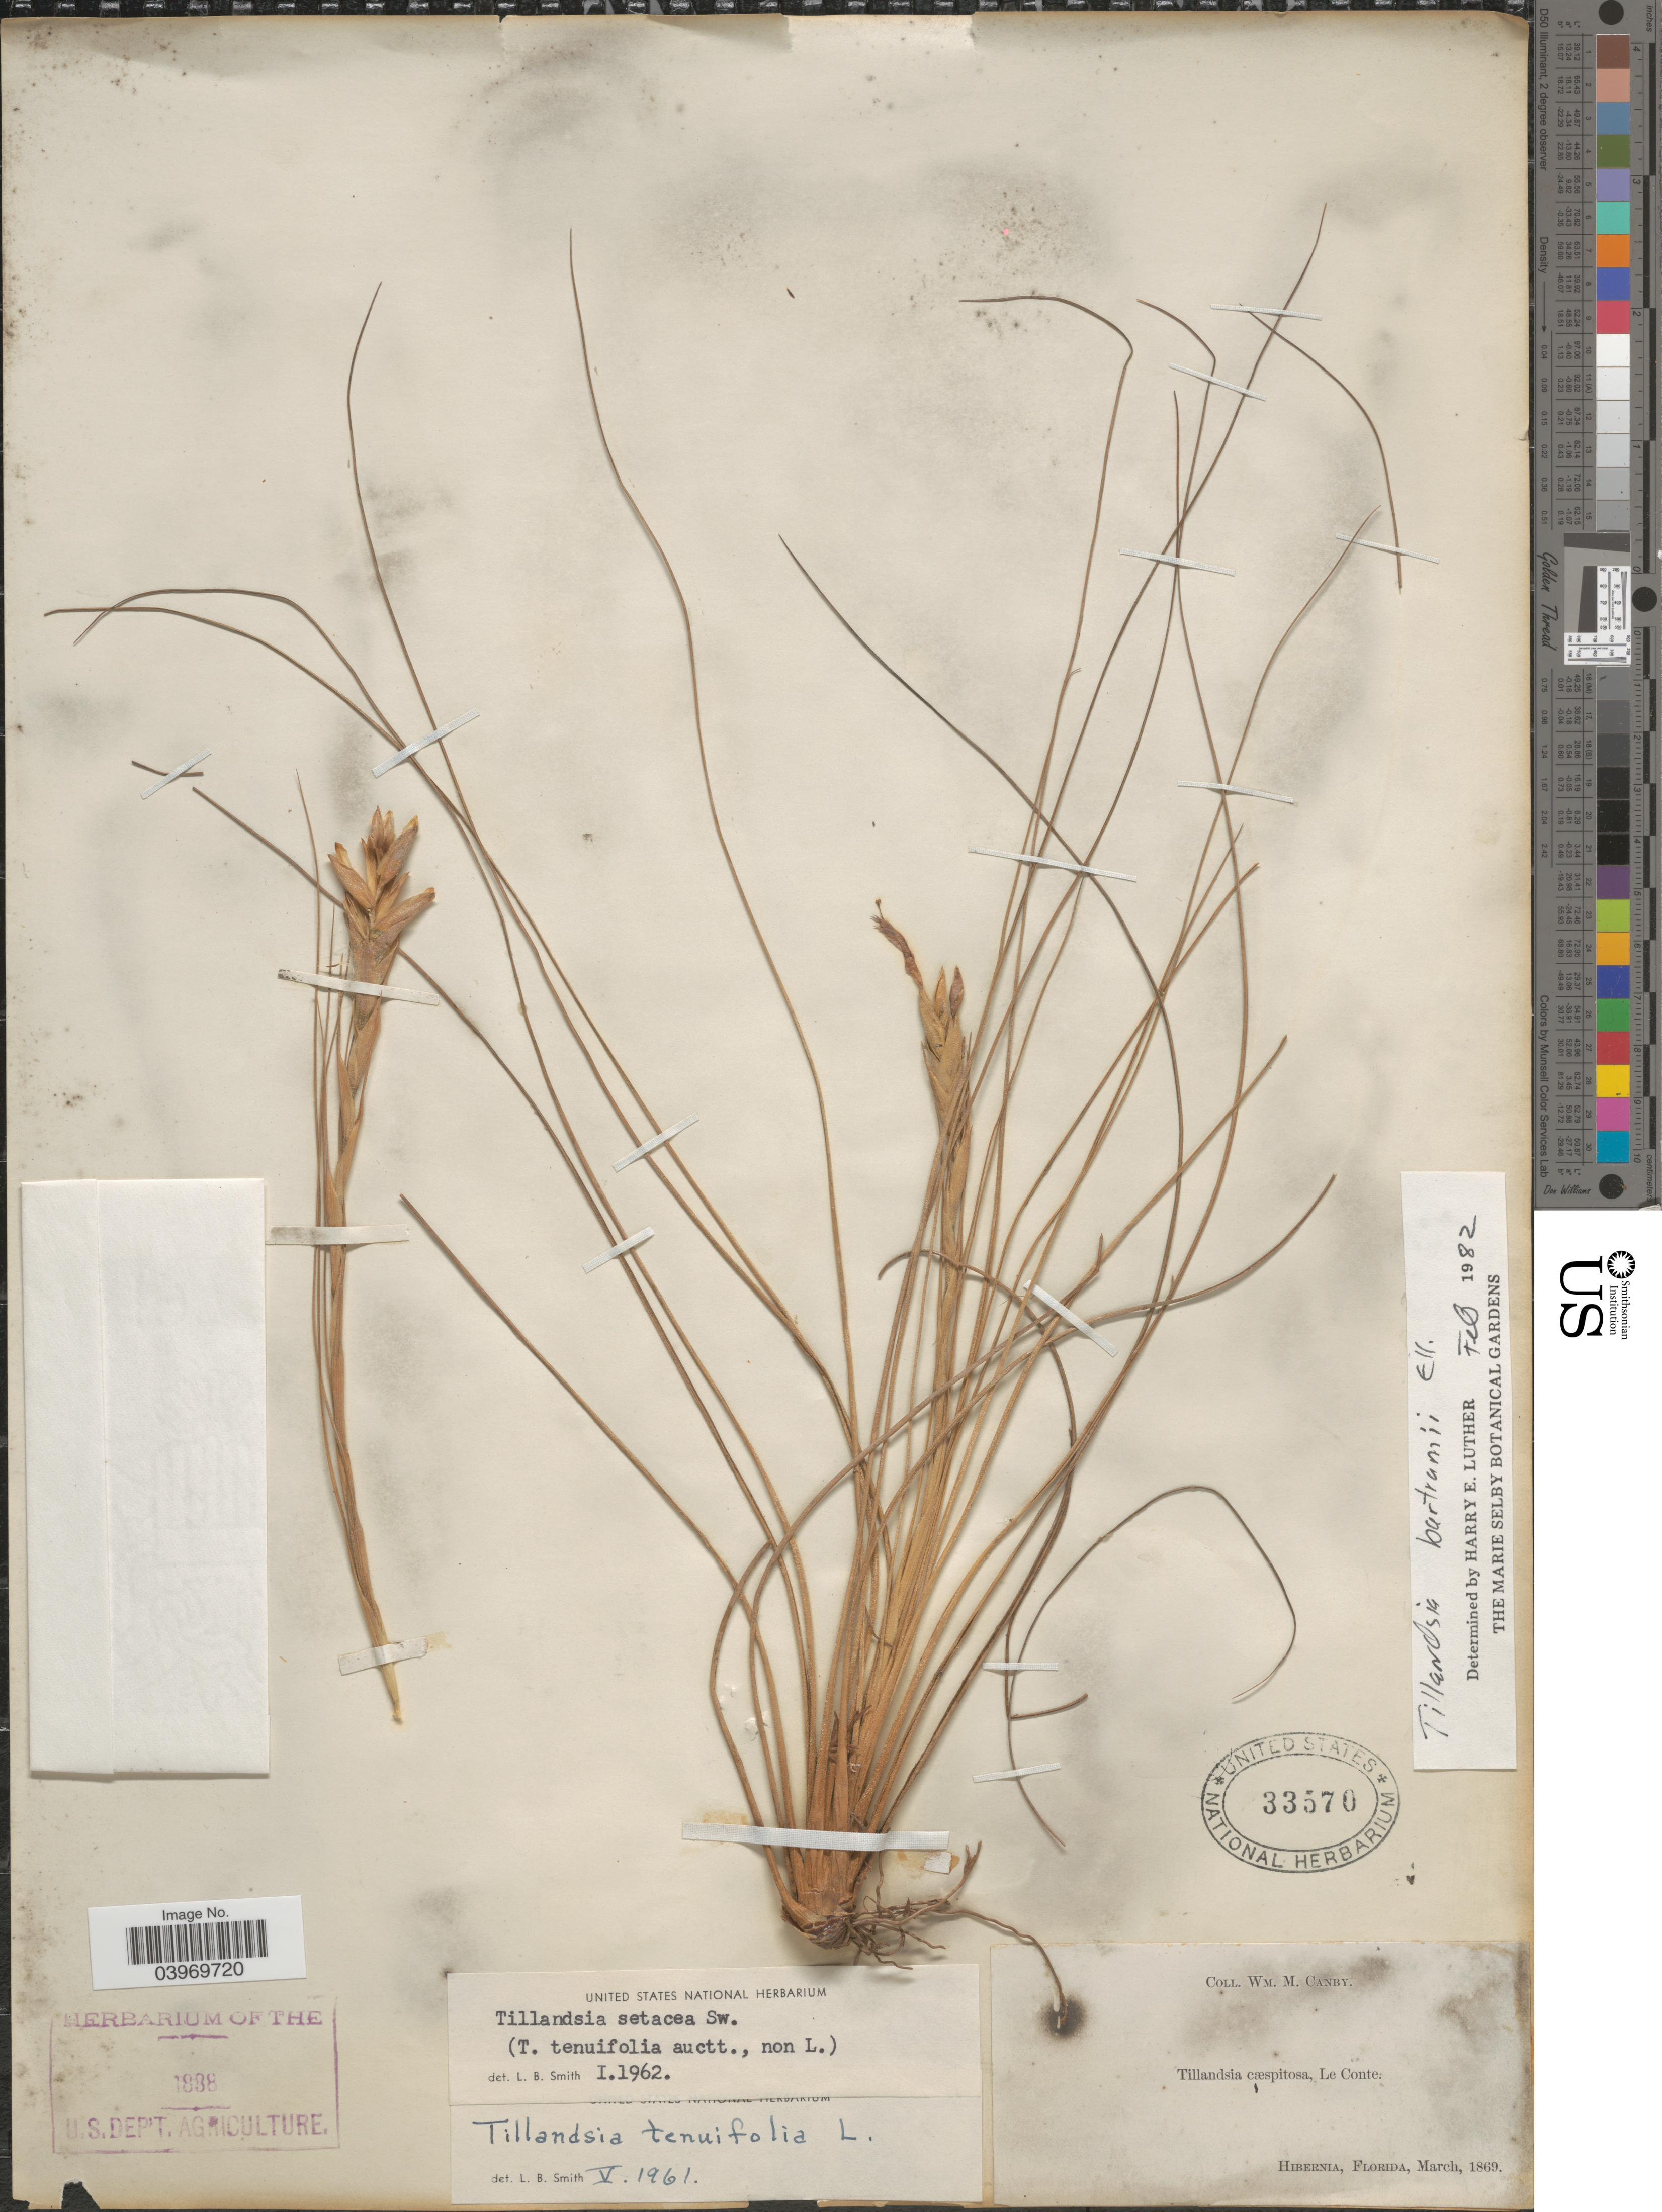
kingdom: Plantae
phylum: Tracheophyta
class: Liliopsida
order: Poales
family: Bromeliaceae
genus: Tillandsia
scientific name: Tillandsia bartramii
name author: Elliott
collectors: W. Canby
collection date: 1869-03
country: United States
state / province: Florida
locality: Hibernia.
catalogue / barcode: US 33570